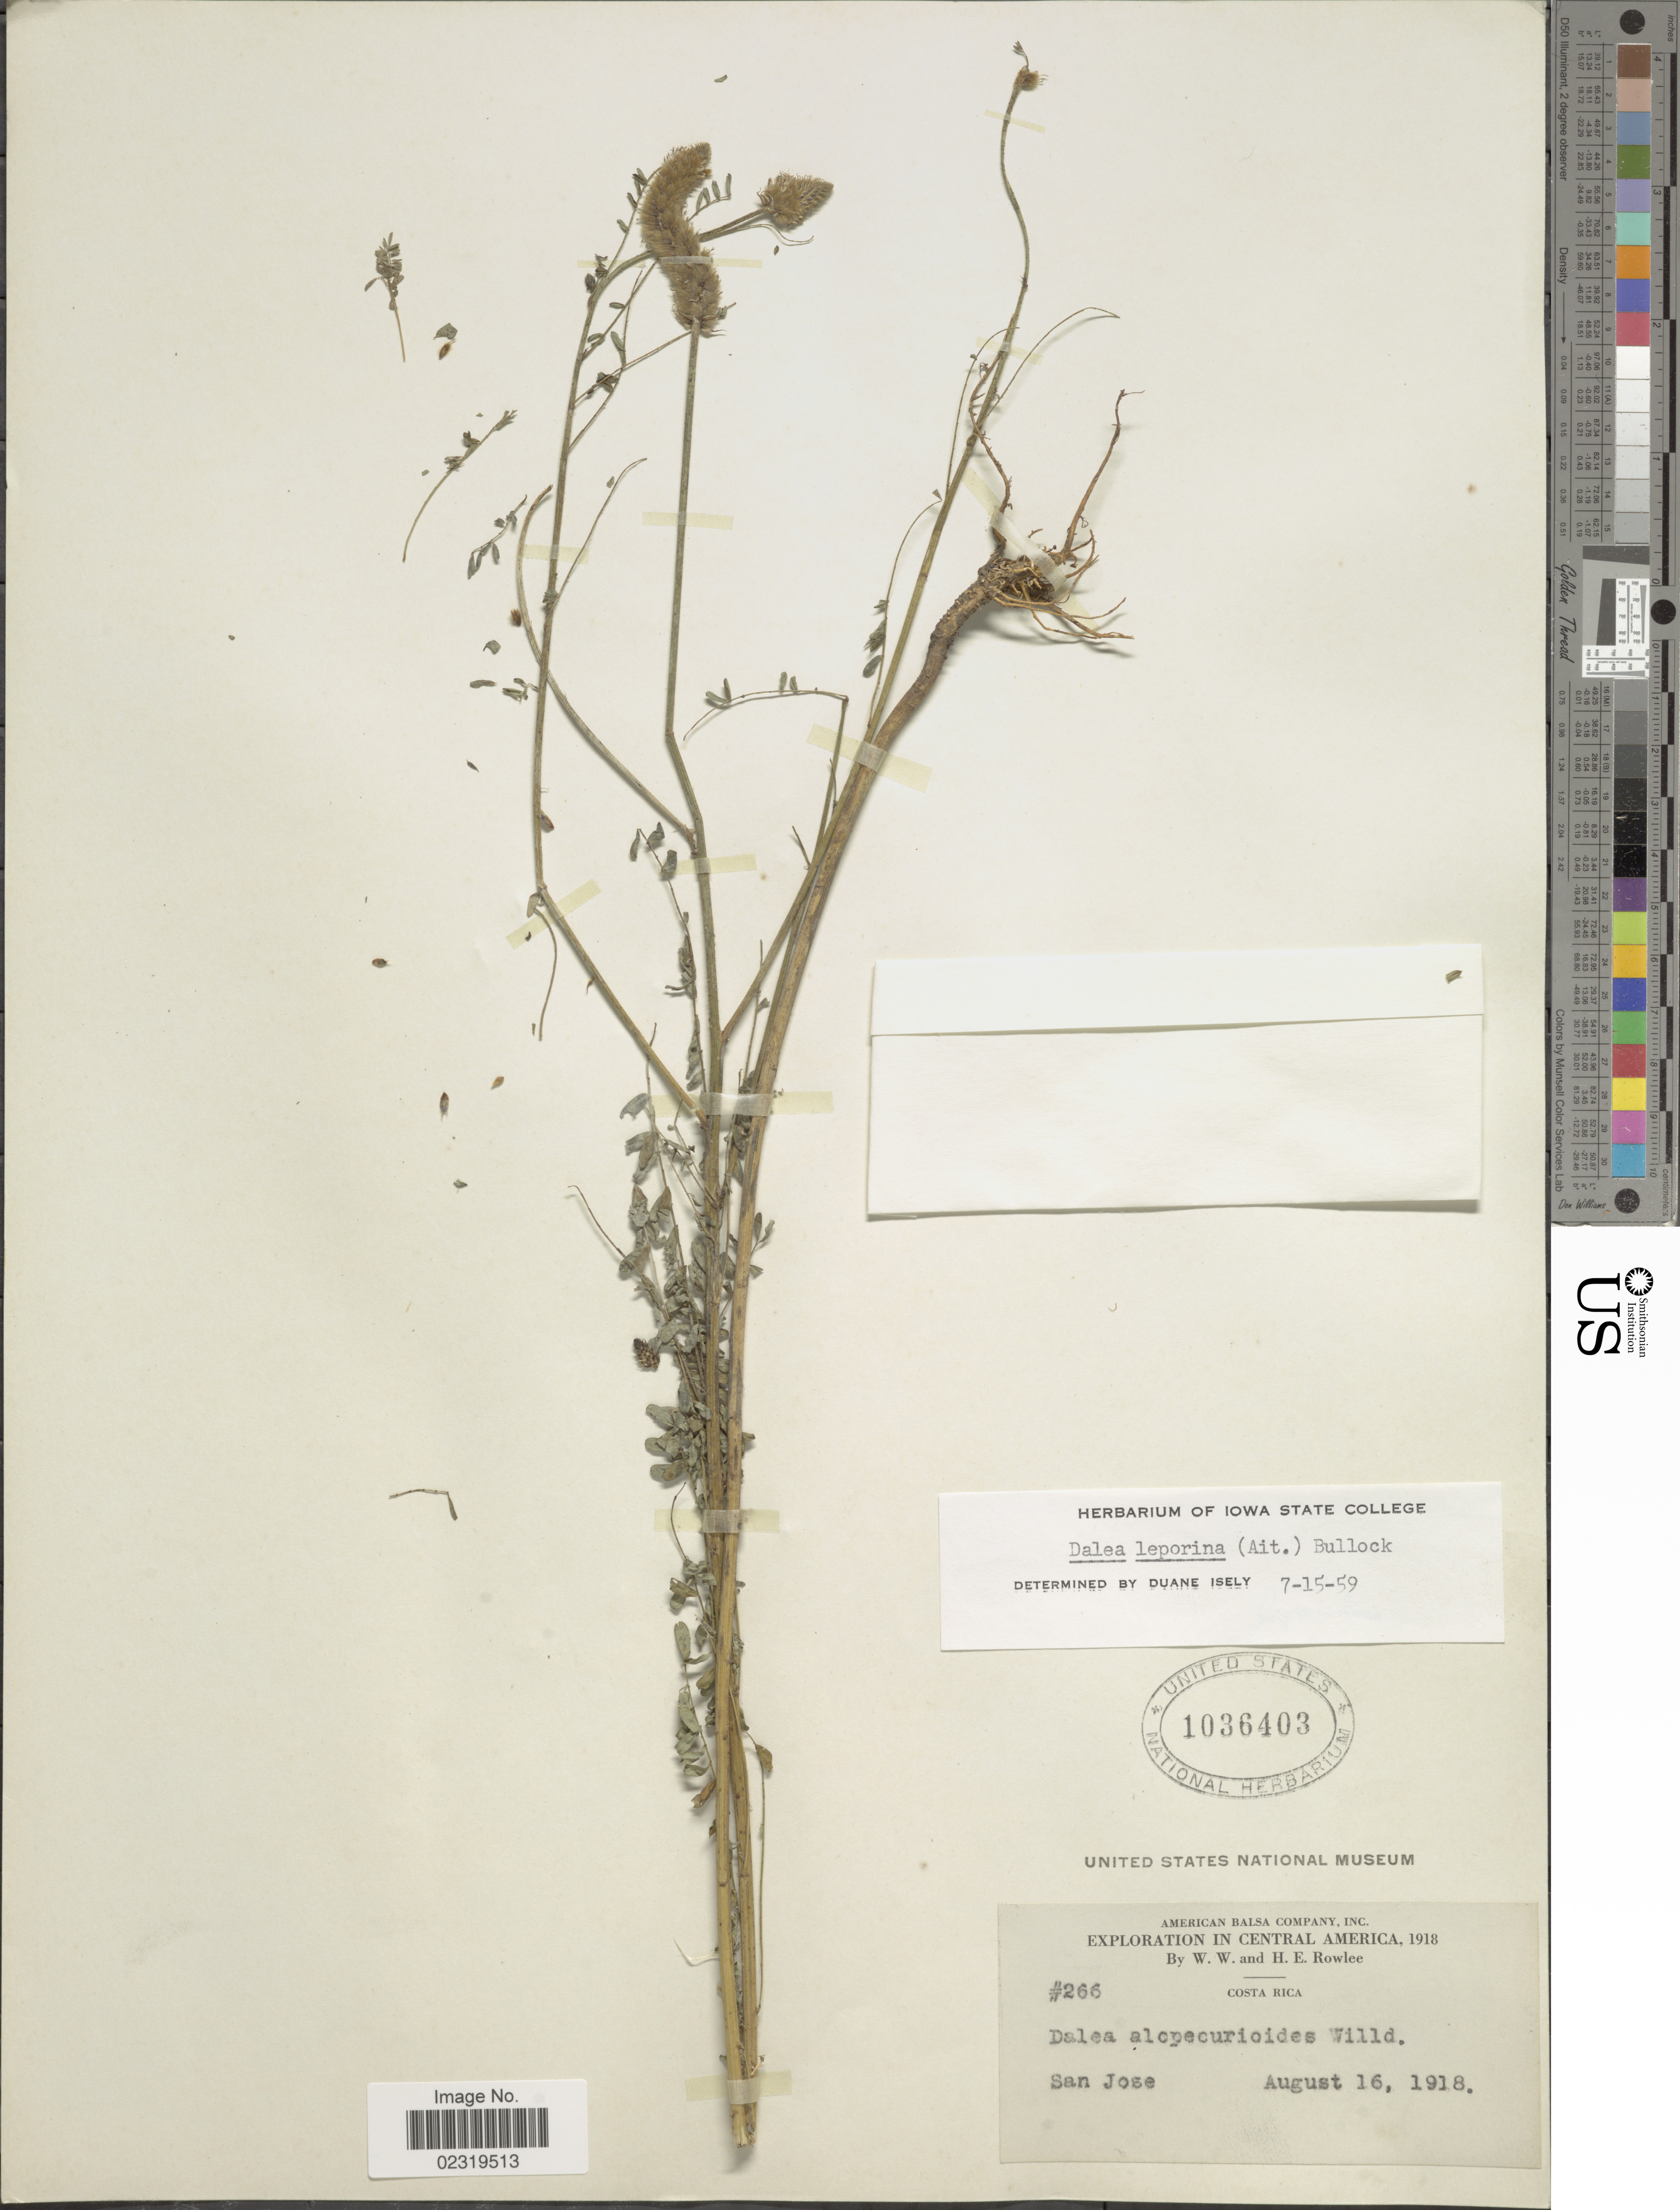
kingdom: Plantae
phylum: Tracheophyta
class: Magnoliopsida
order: Fabales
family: Fabaceae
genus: Dalea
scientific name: Dalea leporina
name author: (Aiton) Bullock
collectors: W. W. Rowlee & H. E. Rowlee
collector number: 266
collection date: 1918-08-16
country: Costa Rica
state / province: San José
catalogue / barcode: US 1036403